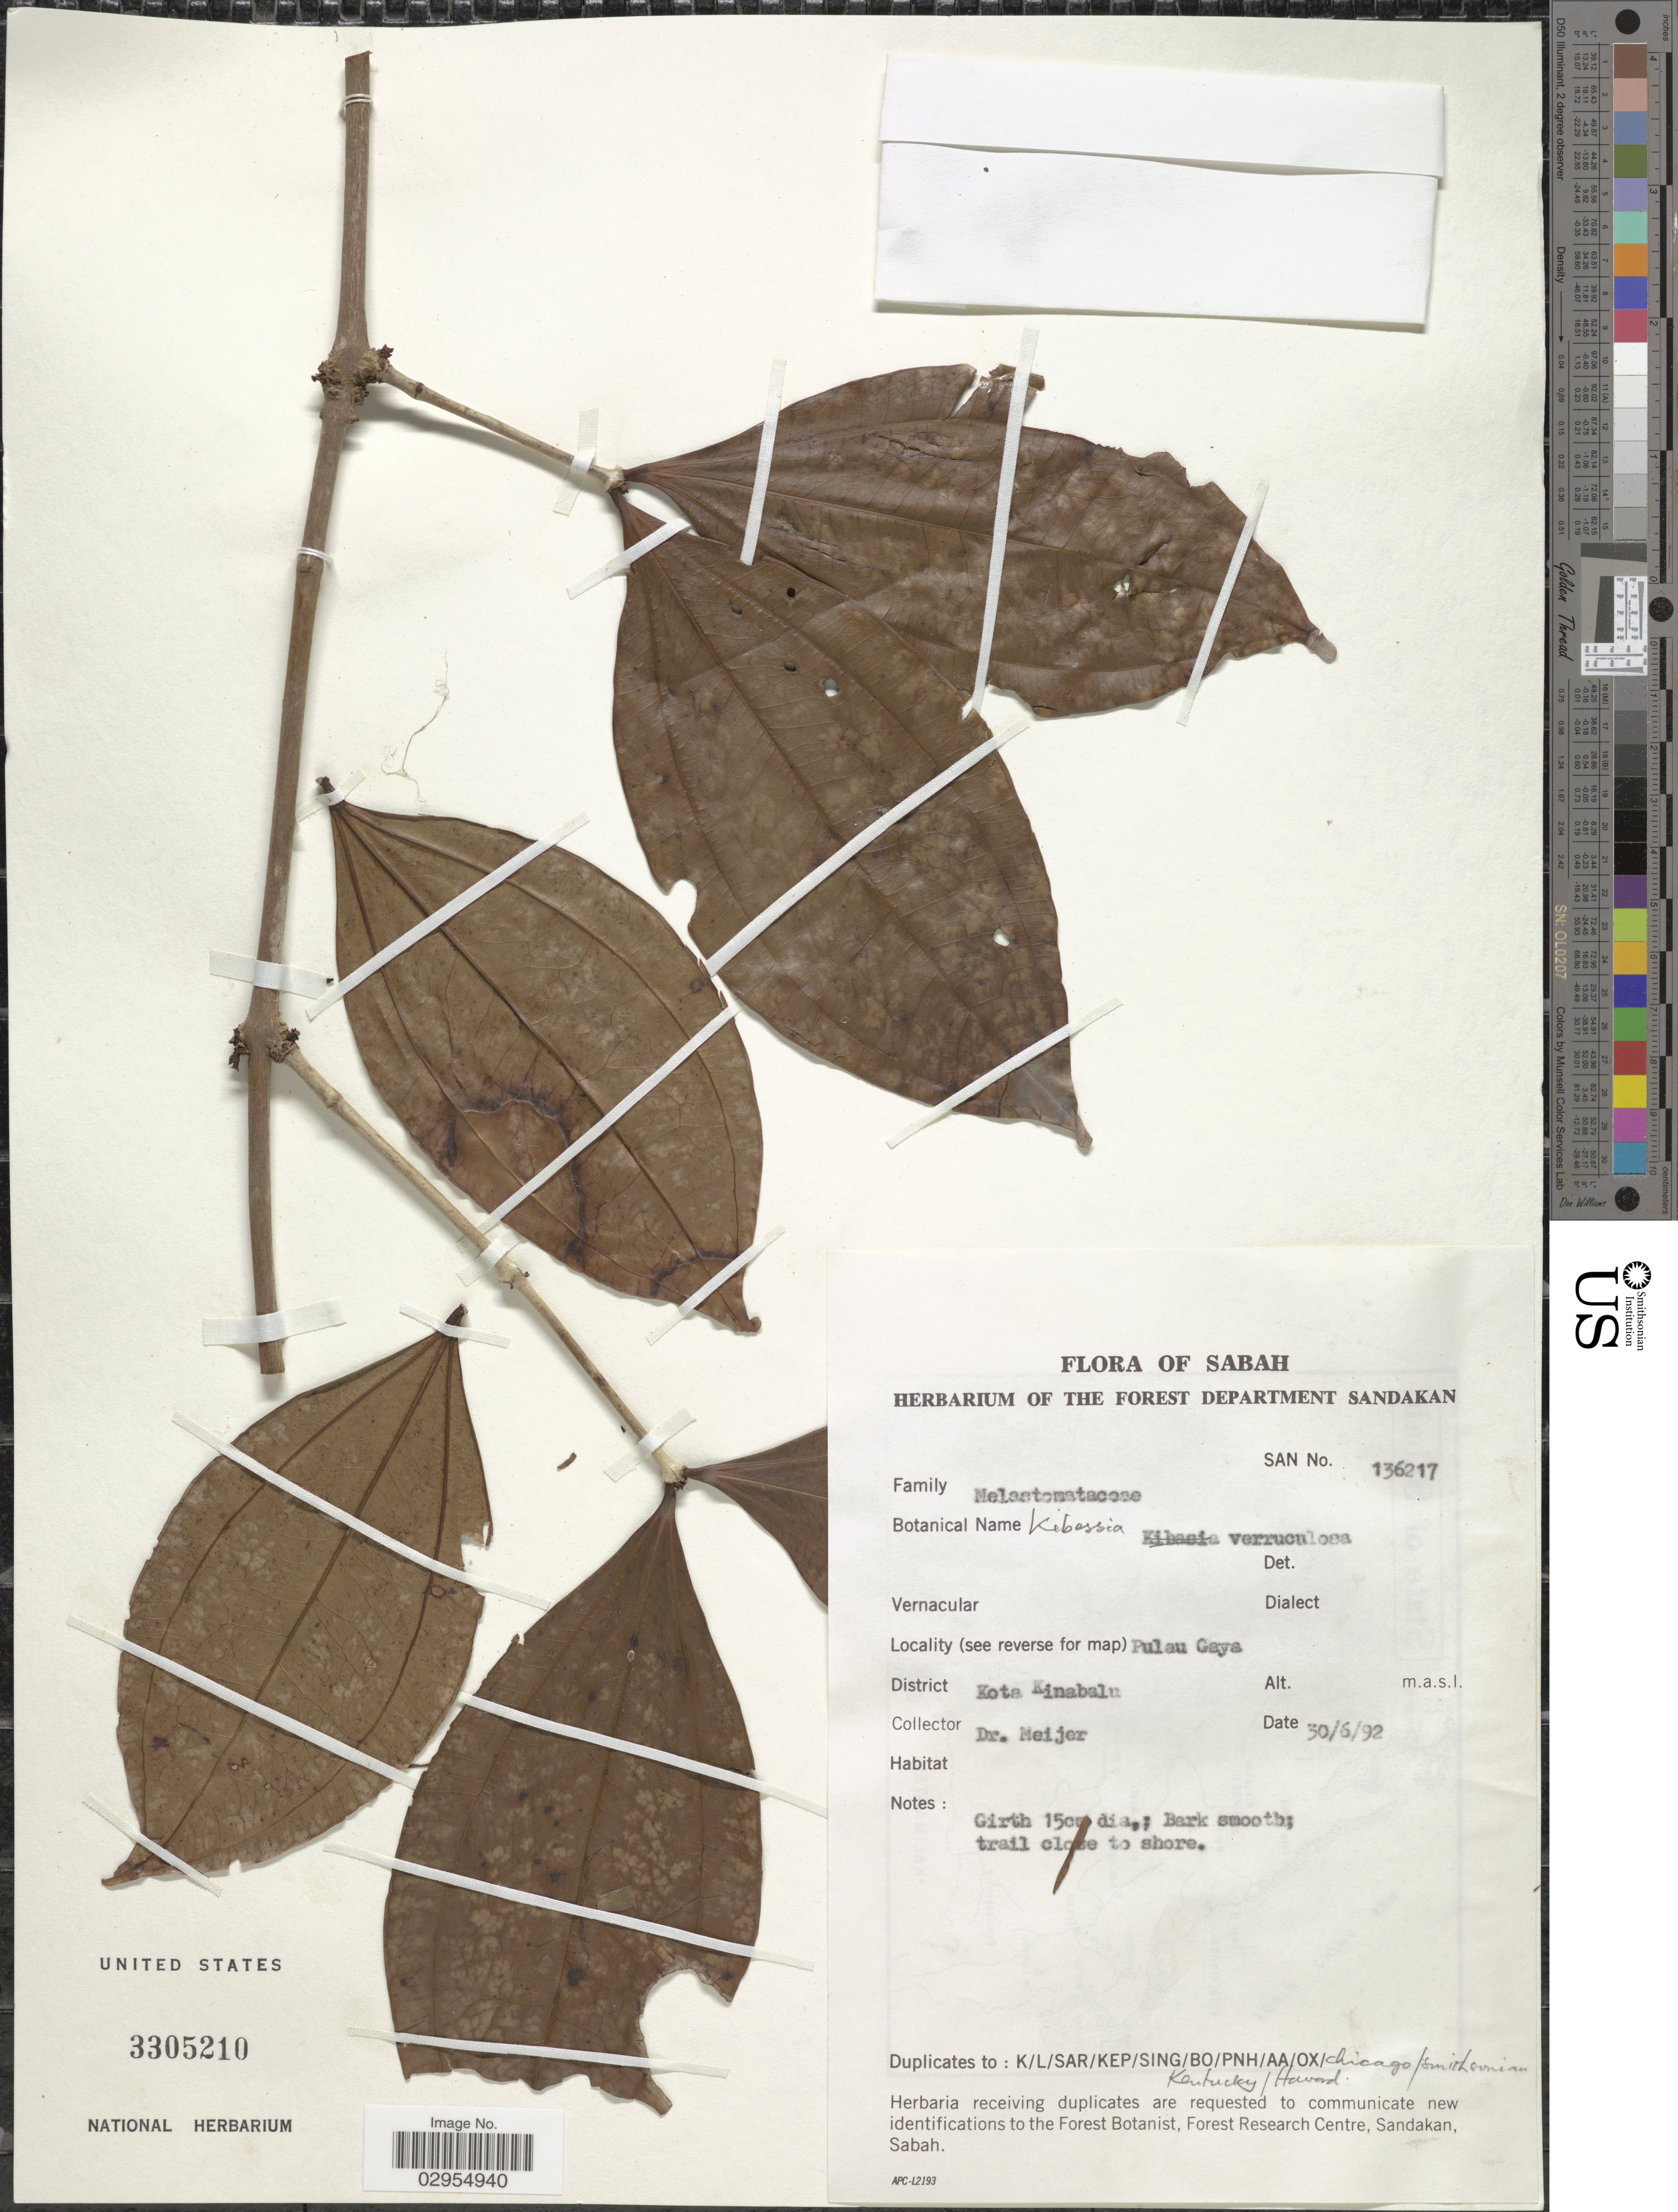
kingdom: Plantae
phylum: Tracheophyta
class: Magnoliopsida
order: Myrtales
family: Melastomataceae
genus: Pternandra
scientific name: Pternandra rostrata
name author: (Cogn.) M.P. Nayar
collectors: -- Meijer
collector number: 136217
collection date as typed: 30/6/92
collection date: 1992-06-30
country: Malaysia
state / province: Sabah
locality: Pulau Gaya, District Kota Kinabalu.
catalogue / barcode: US 3305210